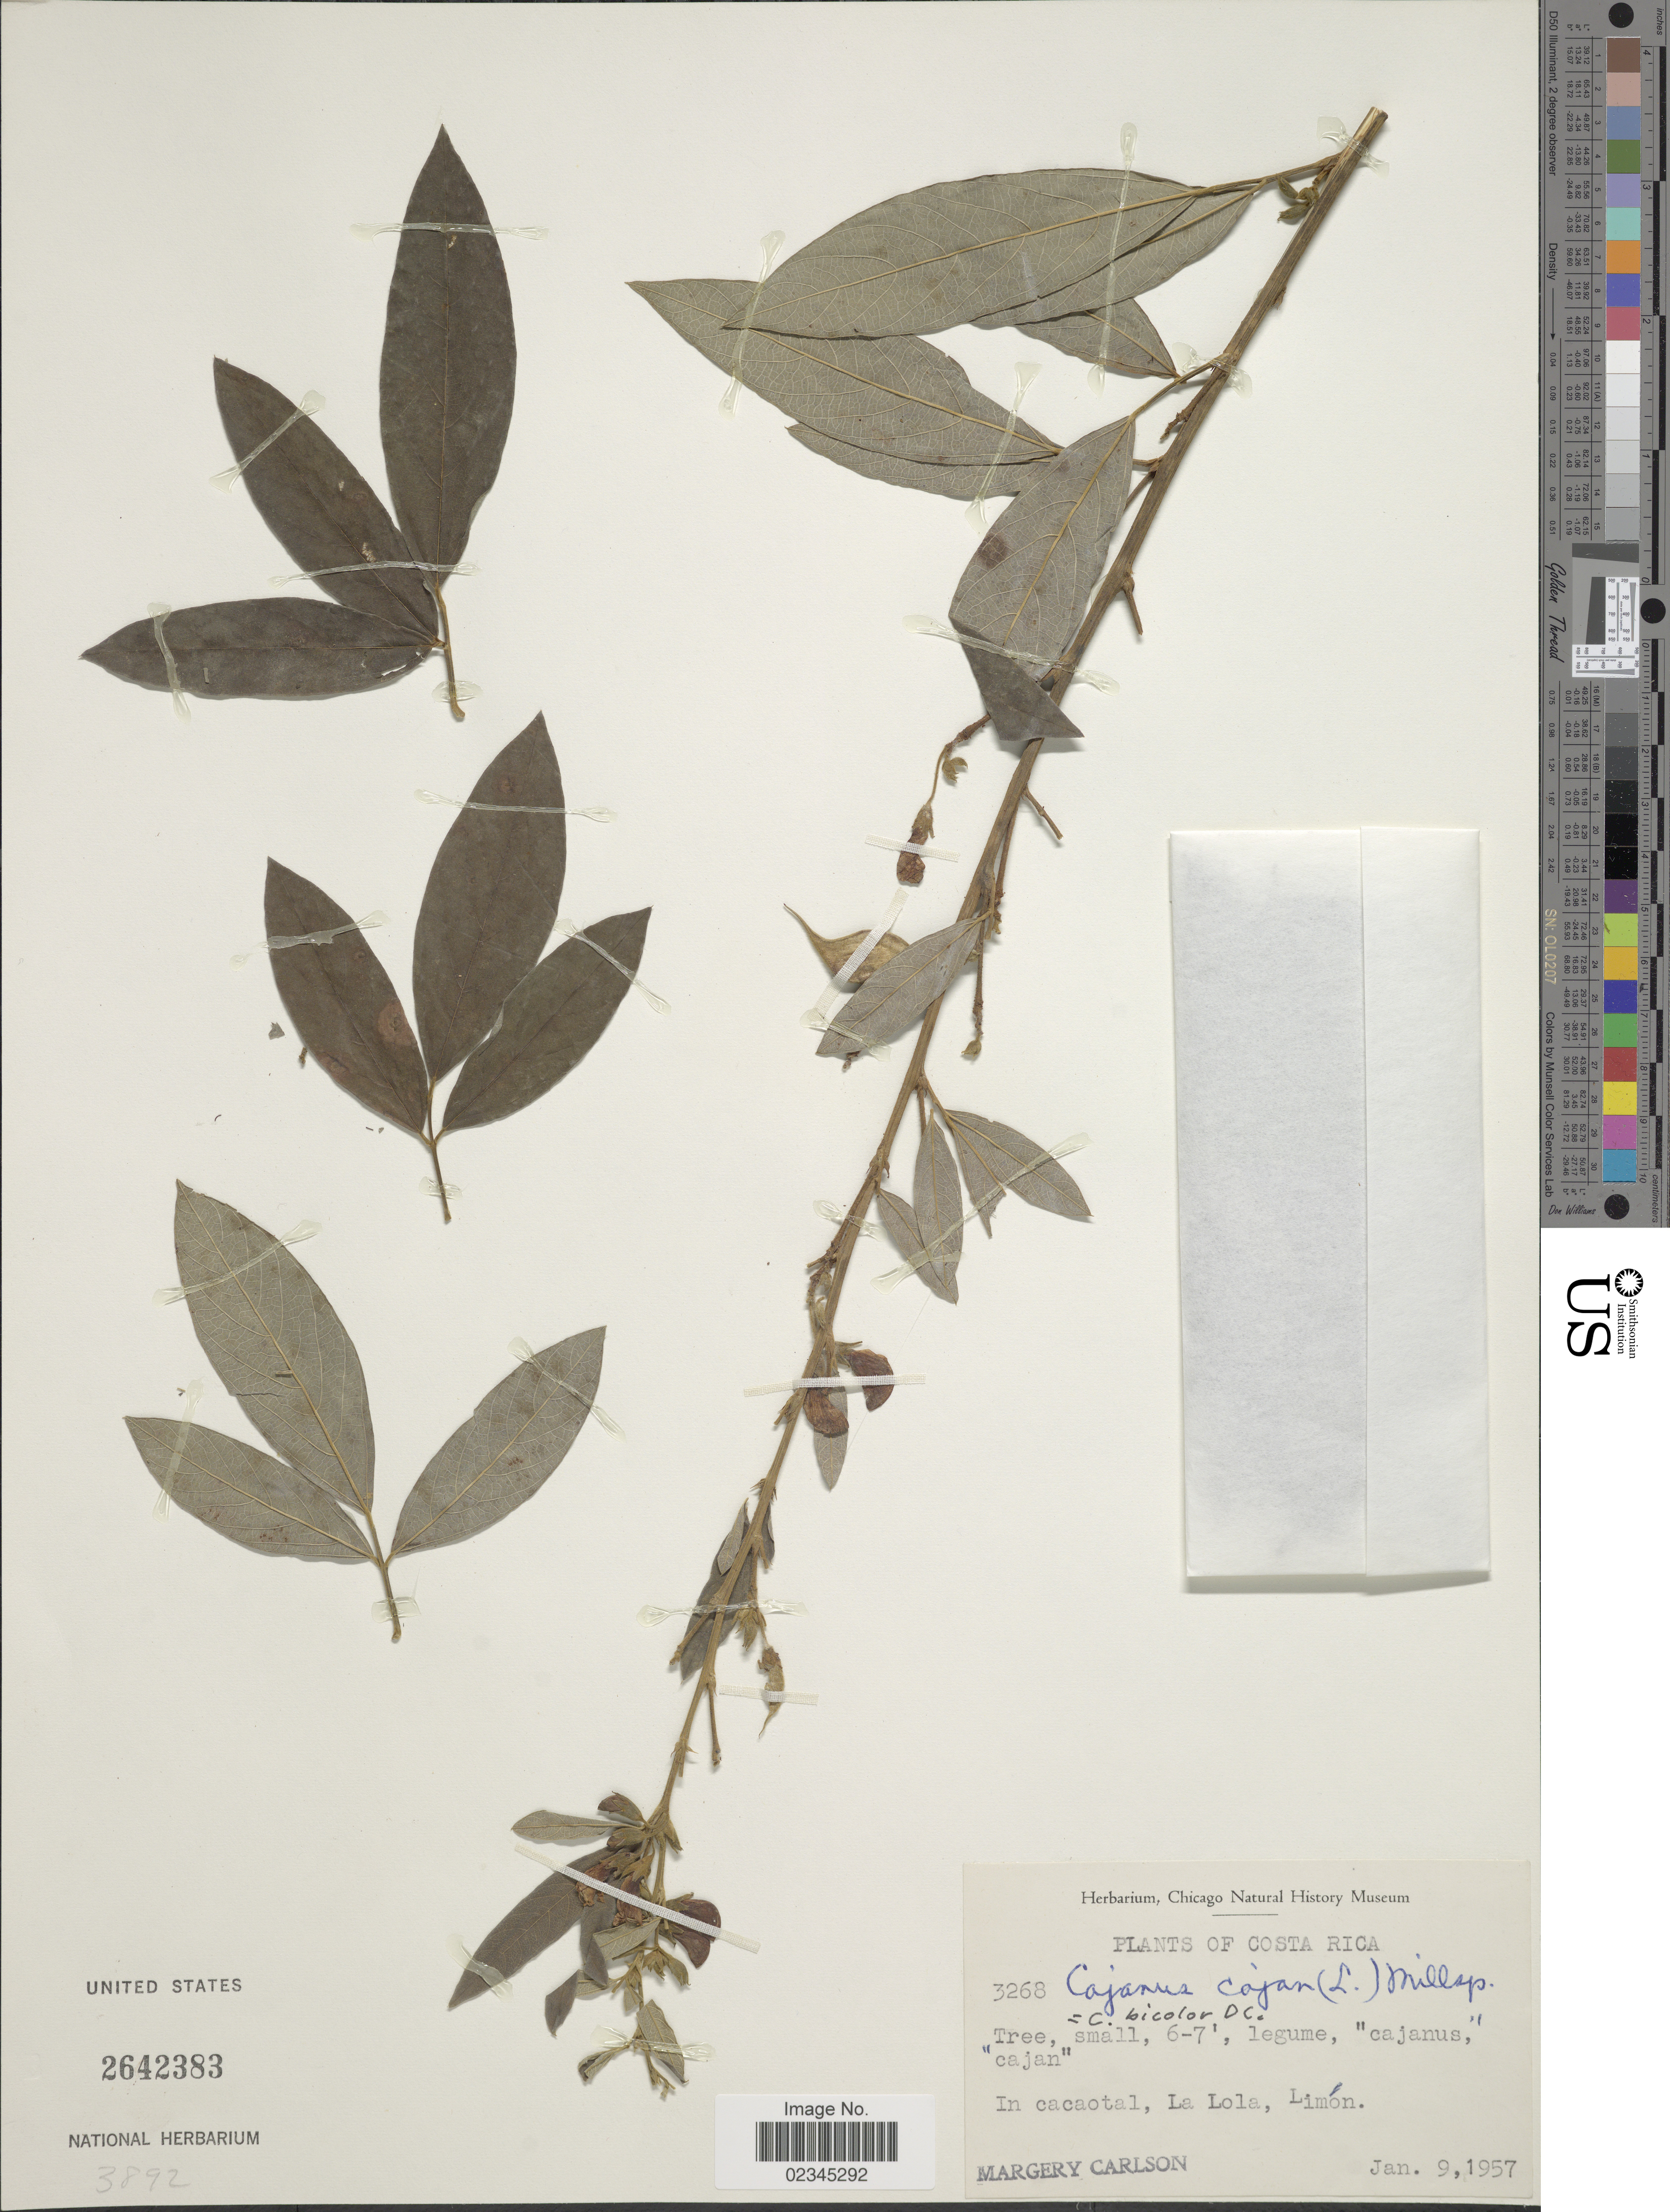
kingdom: Plantae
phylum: Tracheophyta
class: Magnoliopsida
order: Fabales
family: Fabaceae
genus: Cajanus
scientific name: Cajanus cajan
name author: (L.) Huth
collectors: M. C. Carlson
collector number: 3268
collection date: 1957-01-09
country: Costa Rica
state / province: Limón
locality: La Lola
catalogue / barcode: US 2642383